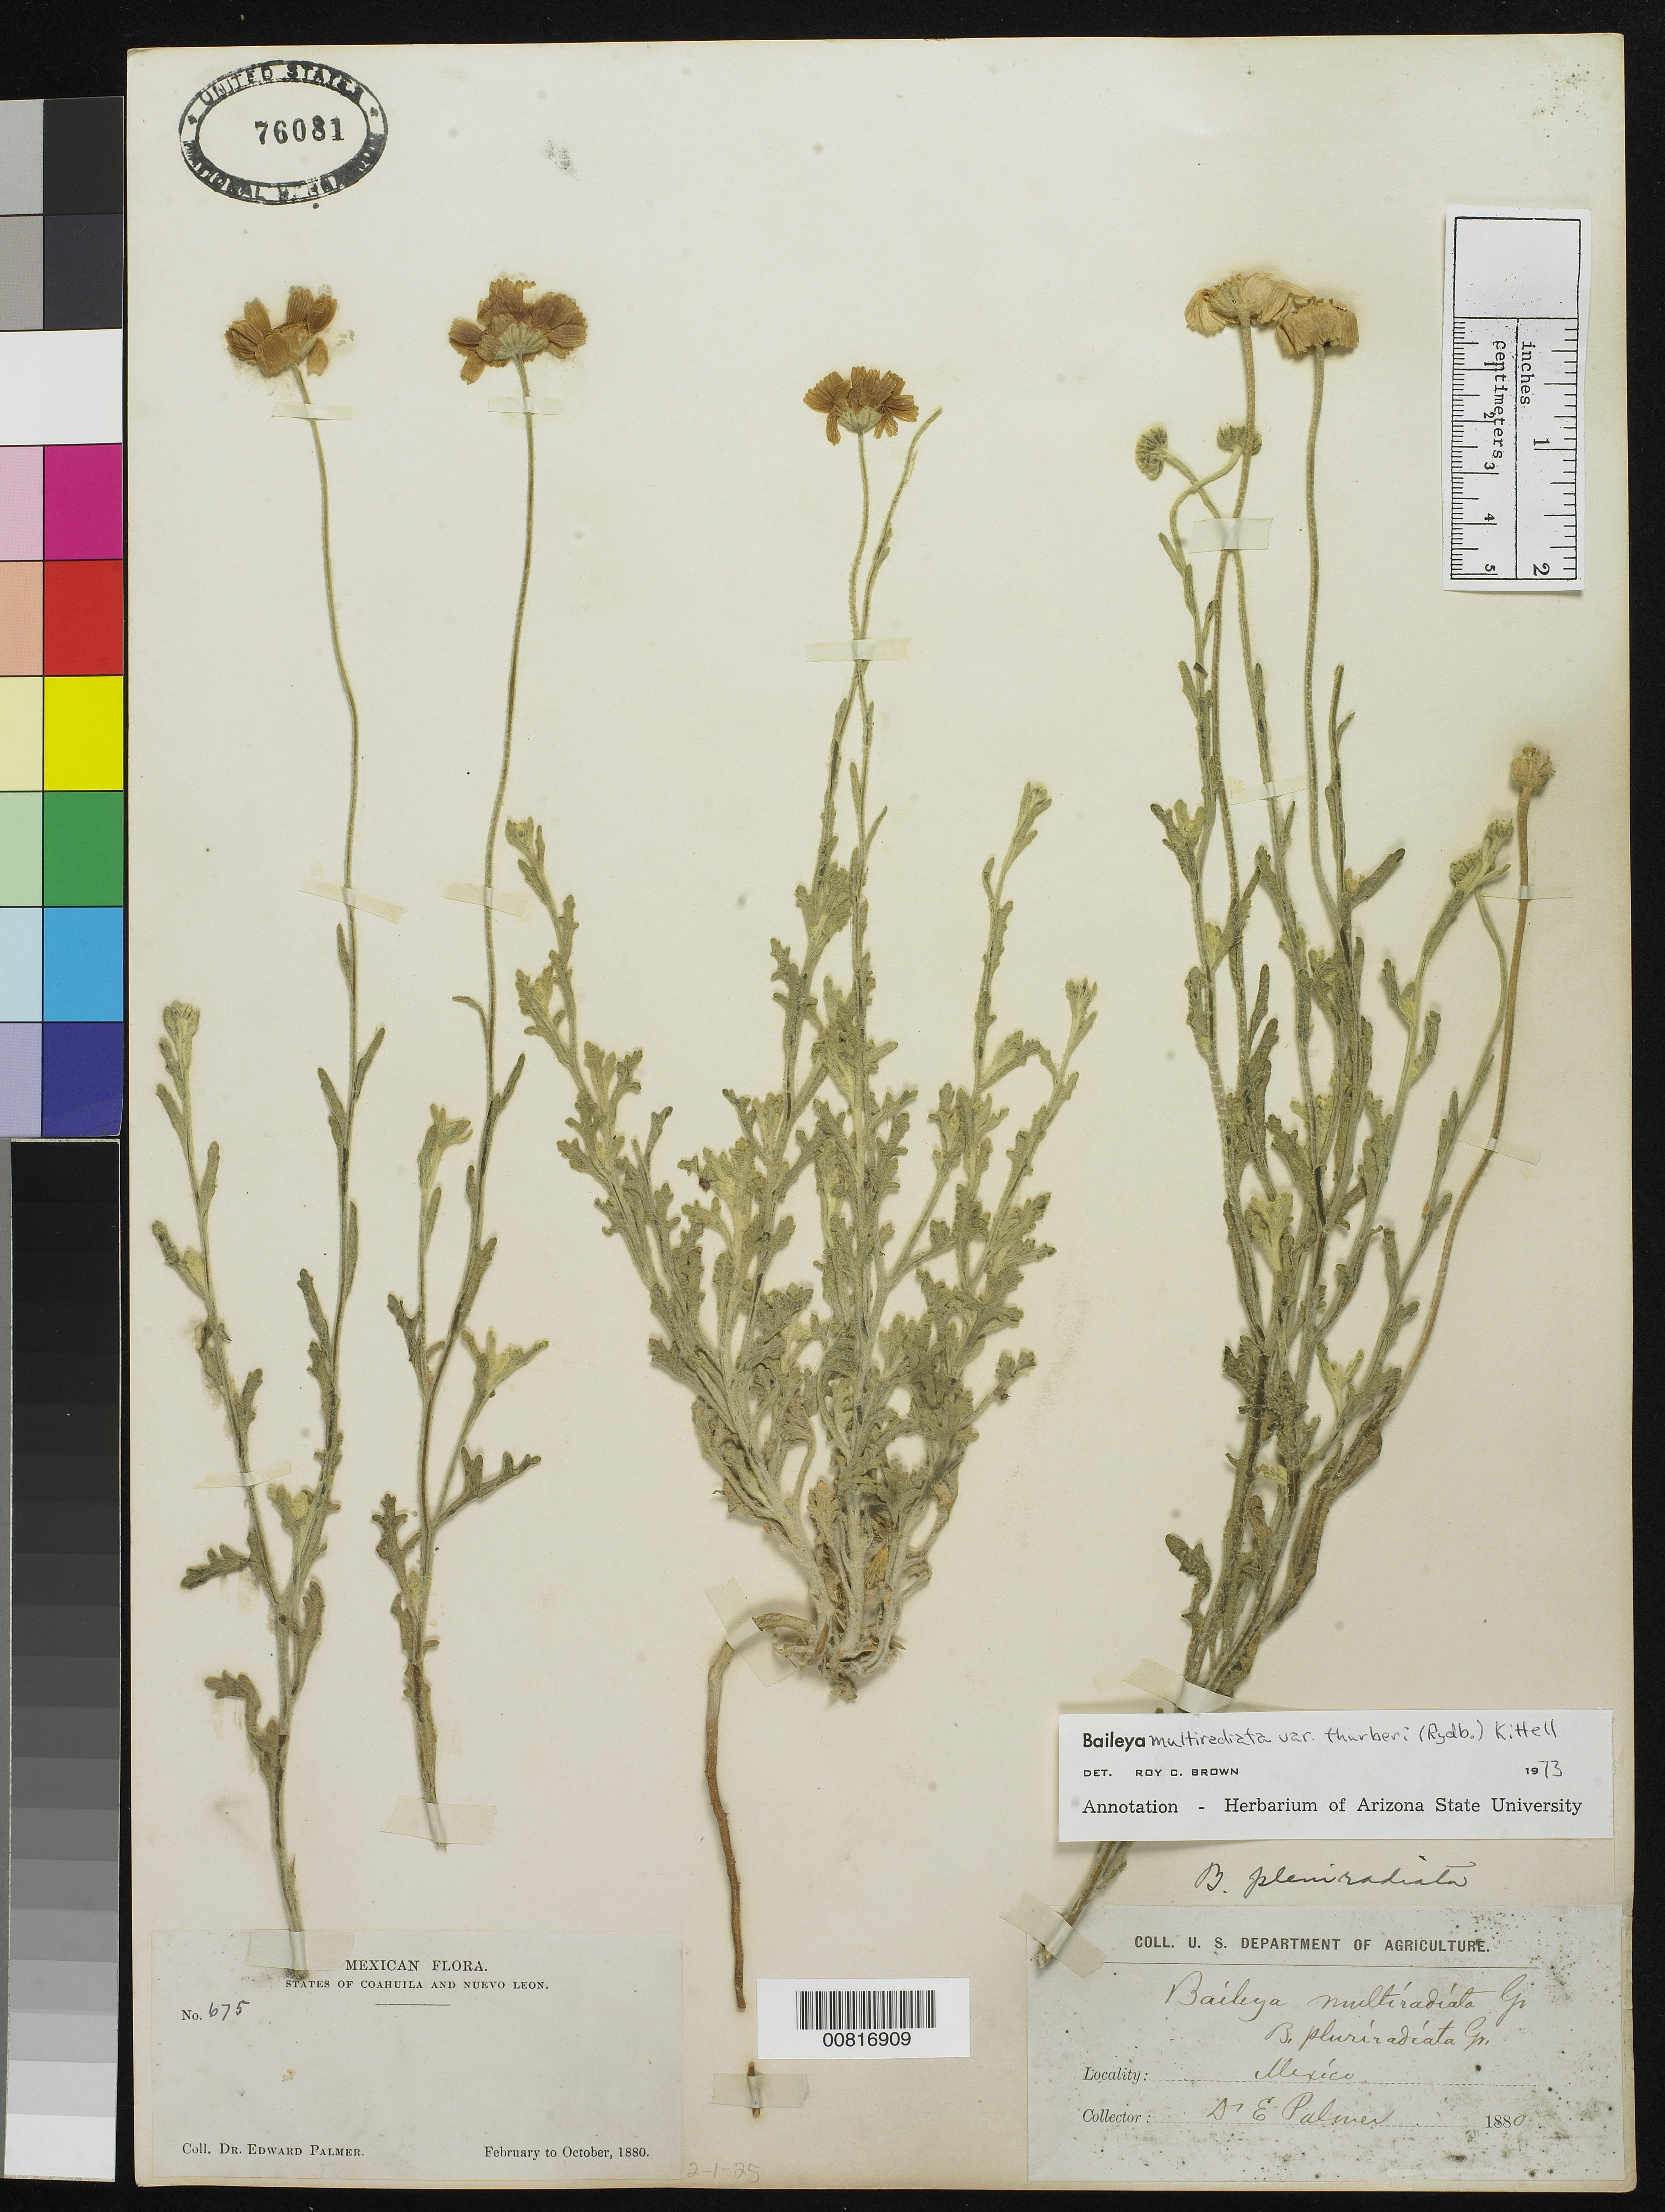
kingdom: Plantae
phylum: Tracheophyta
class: Magnoliopsida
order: Asterales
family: Asteraceae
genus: Baileya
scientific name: Baileya multiradiata var. thurberi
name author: (Rydb.) Kittell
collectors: E. Palmer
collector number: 675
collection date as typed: Feb 1880 to -- Oct 1880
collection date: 1880-02/1880-10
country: Mexico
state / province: Coahuila / Nuevo León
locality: States of Coahuila and Nuevo León.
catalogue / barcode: US 76081